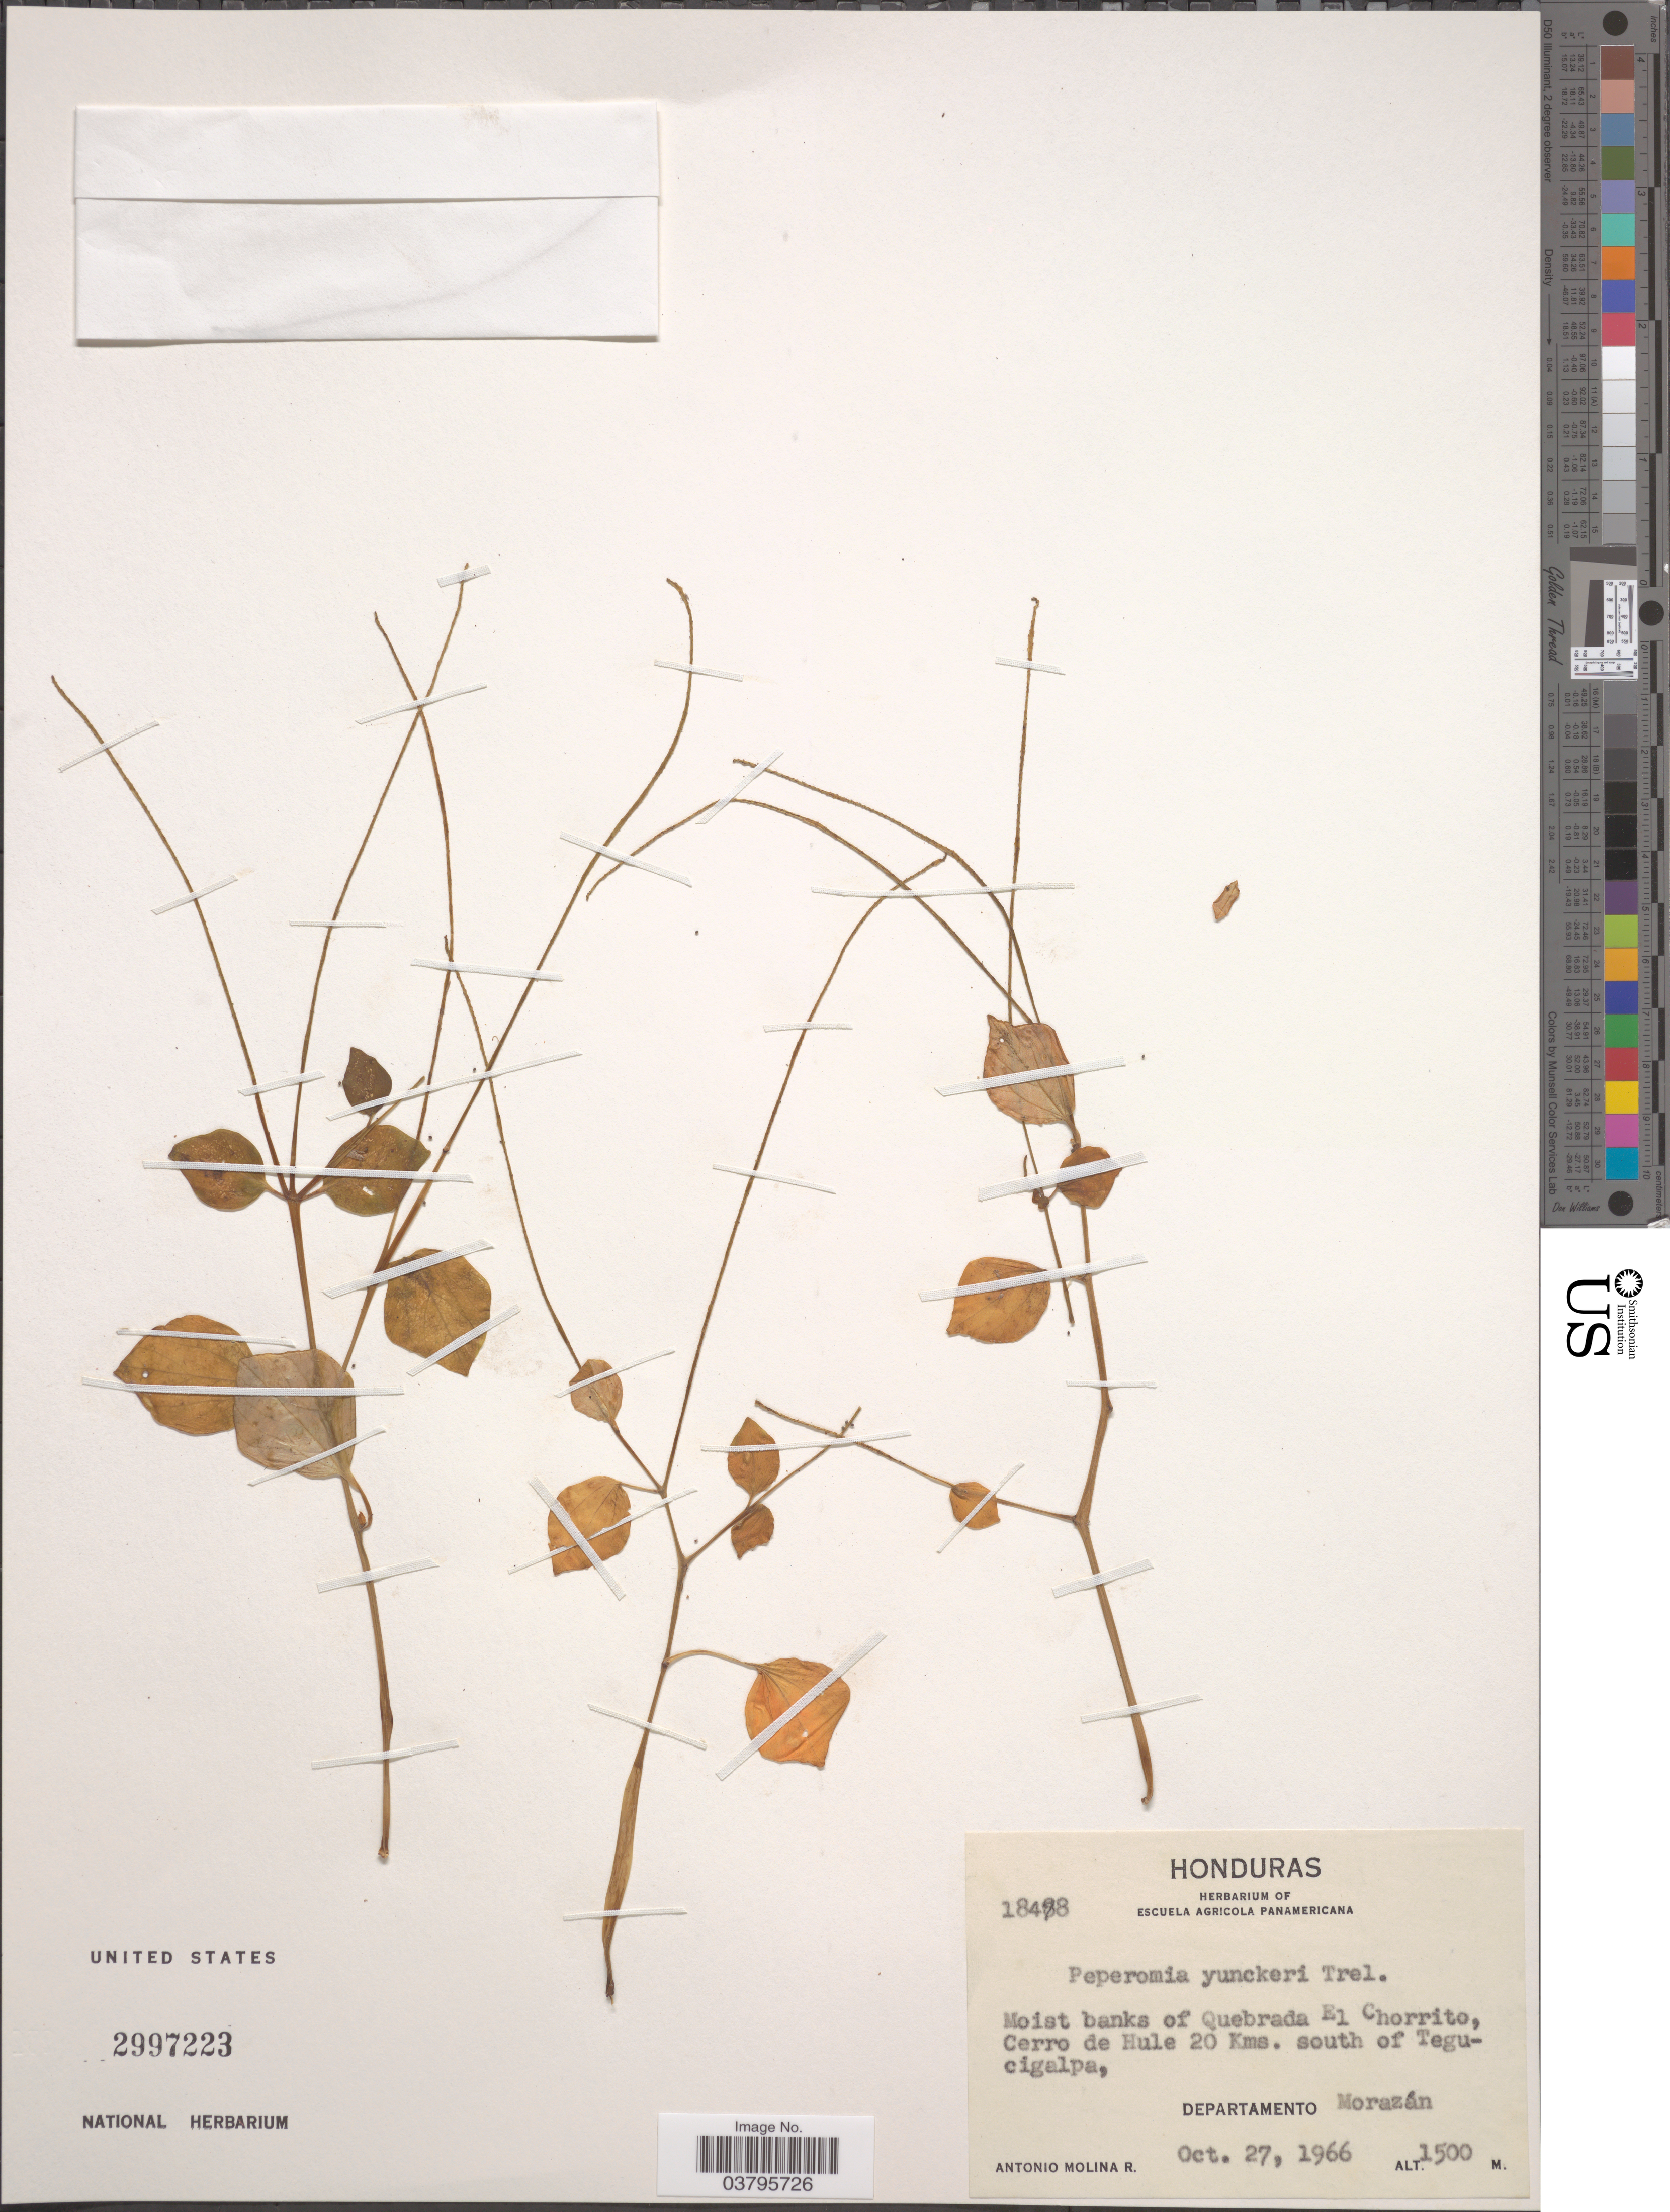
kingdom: Plantae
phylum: Tracheophyta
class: Magnoliopsida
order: Piperales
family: Piperaceae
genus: Peperomia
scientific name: Peperomia sancarlosiana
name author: C. DC.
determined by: Jiménez, José Estaban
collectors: A. Molina R.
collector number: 18478*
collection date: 1966-10-27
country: Honduras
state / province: Fco. Morazán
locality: Moist banks of Quebrada El Chorrito, Cerro de Hule 20 Kms. south of Tegucigalpa, Departamento de Morazán.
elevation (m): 1500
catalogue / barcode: US 2997223